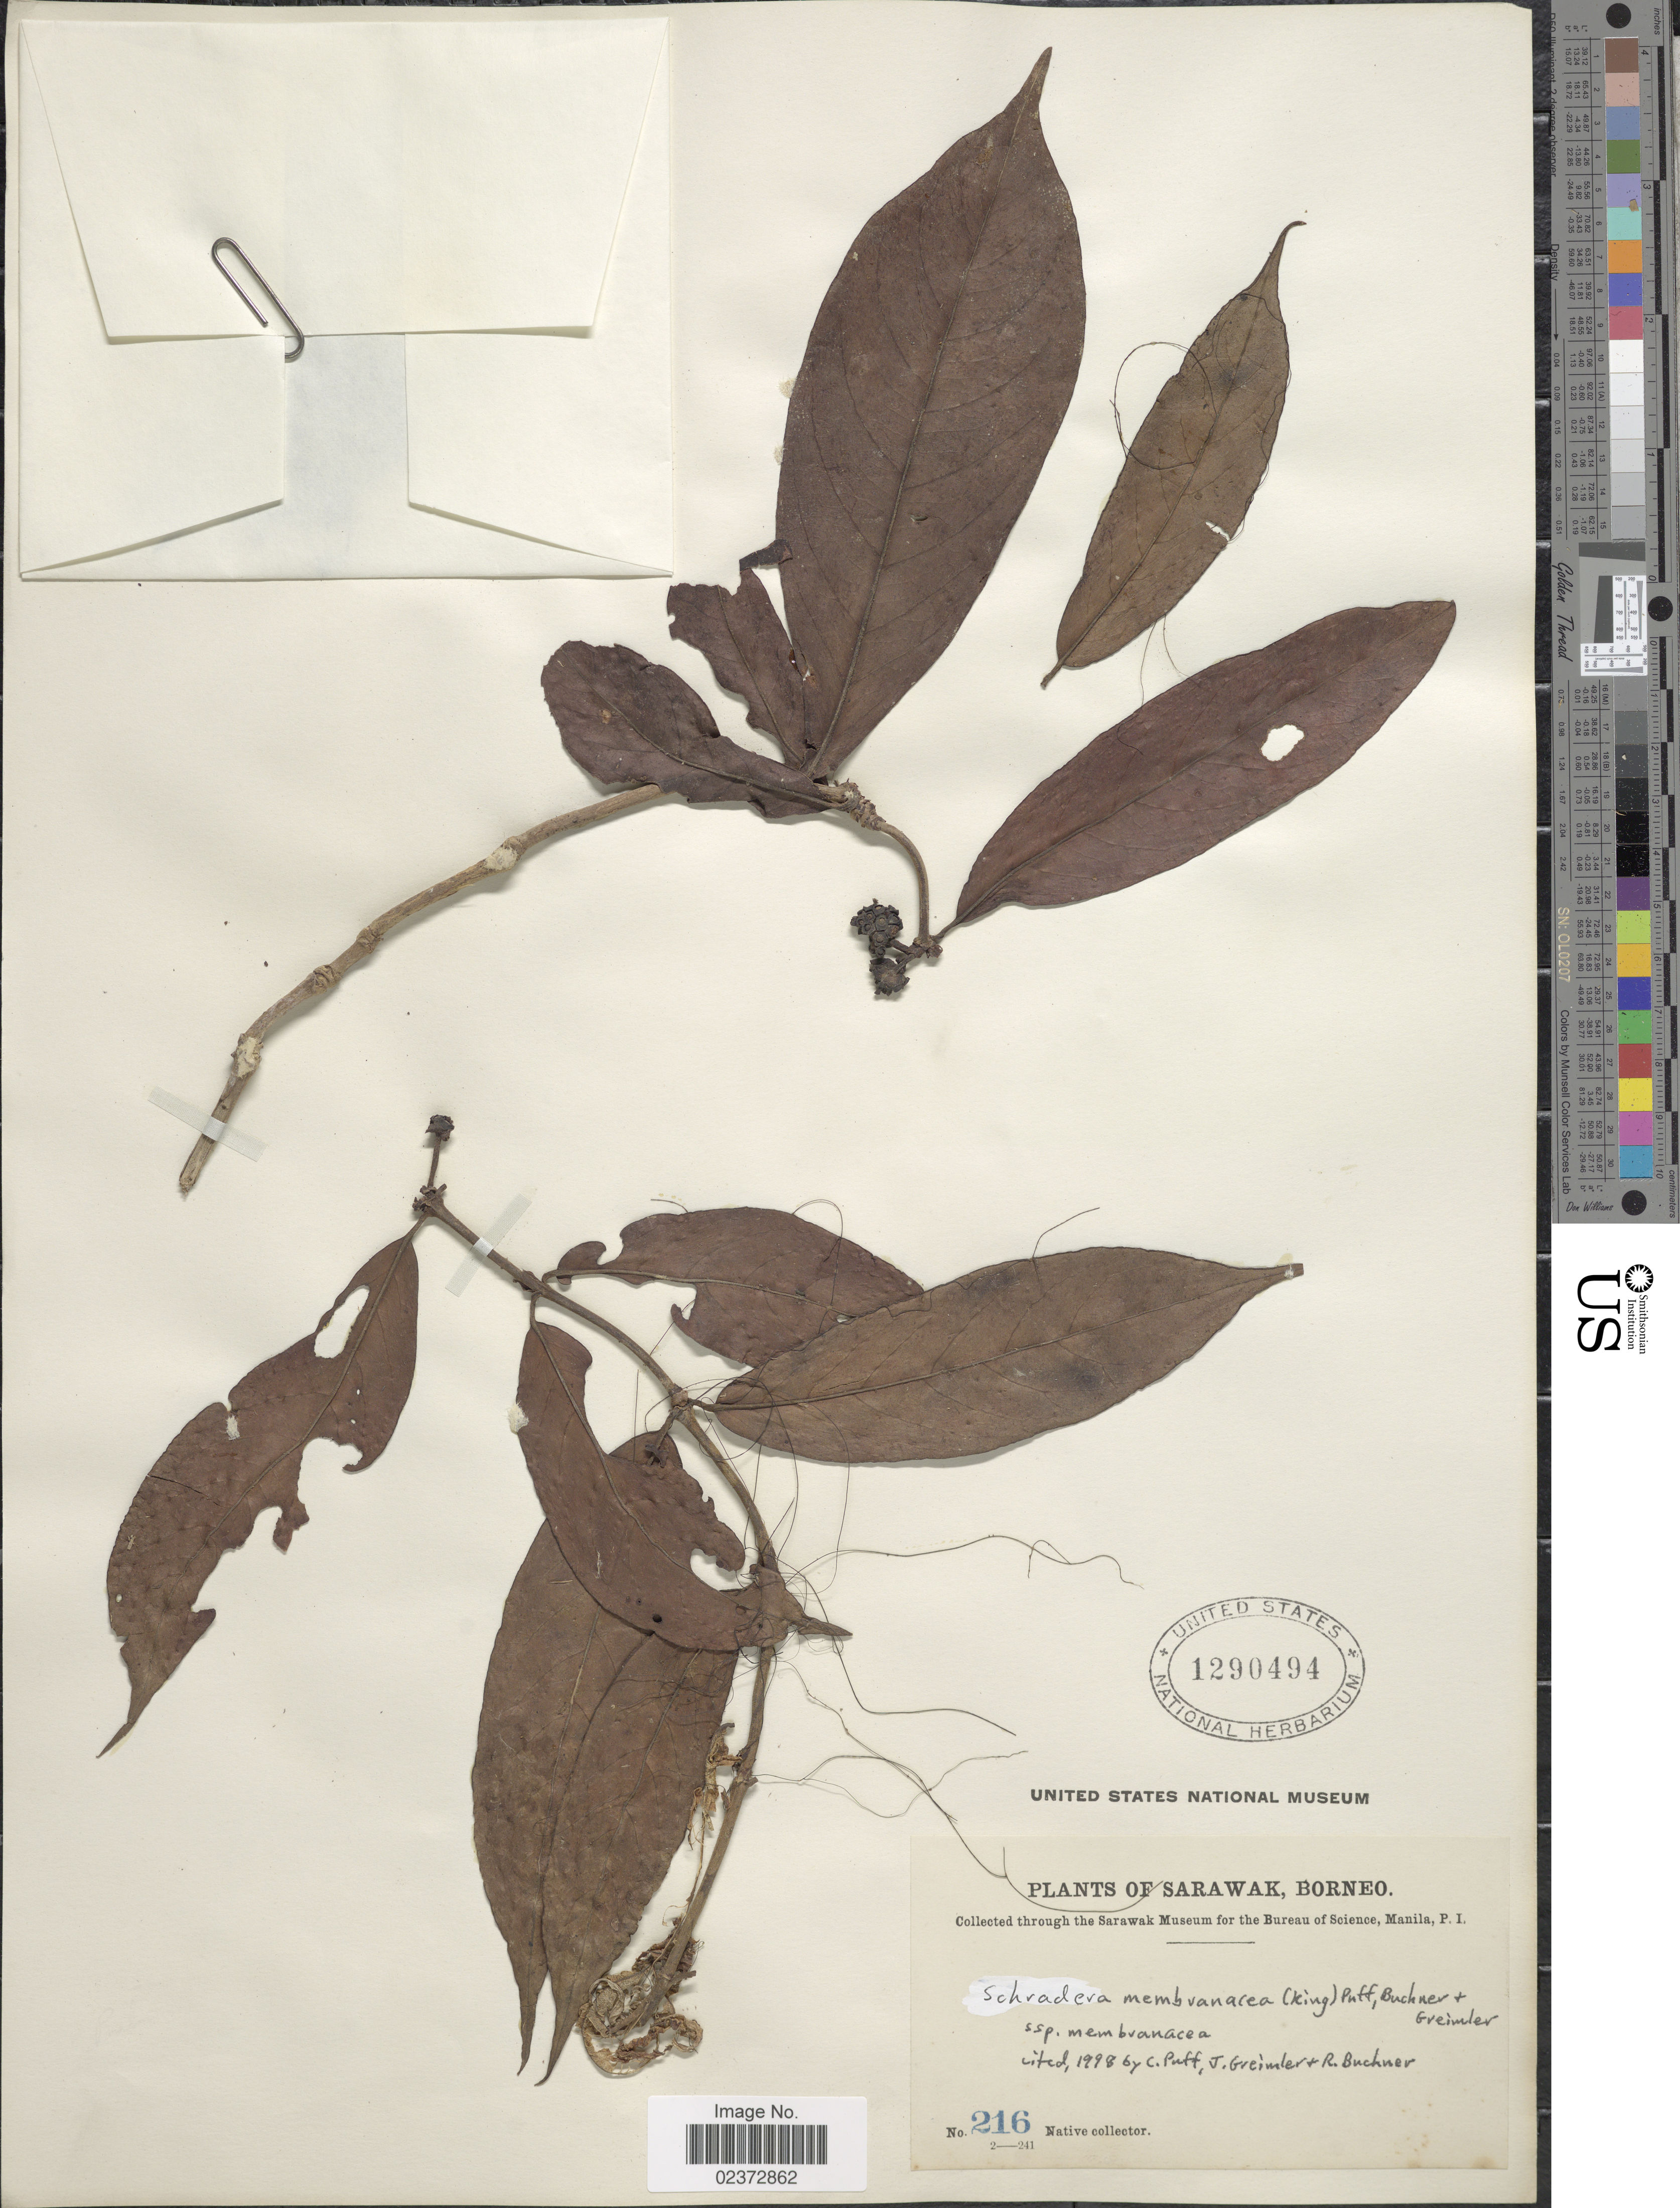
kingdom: Plantae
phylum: Tracheophyta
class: Magnoliopsida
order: Gentianales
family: Rubiaceae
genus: Schradera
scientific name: Schradera membranacea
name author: (King) Puff et al.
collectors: Native collector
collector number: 216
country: Malaysia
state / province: Sarawak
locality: Borneo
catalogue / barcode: US 1290494